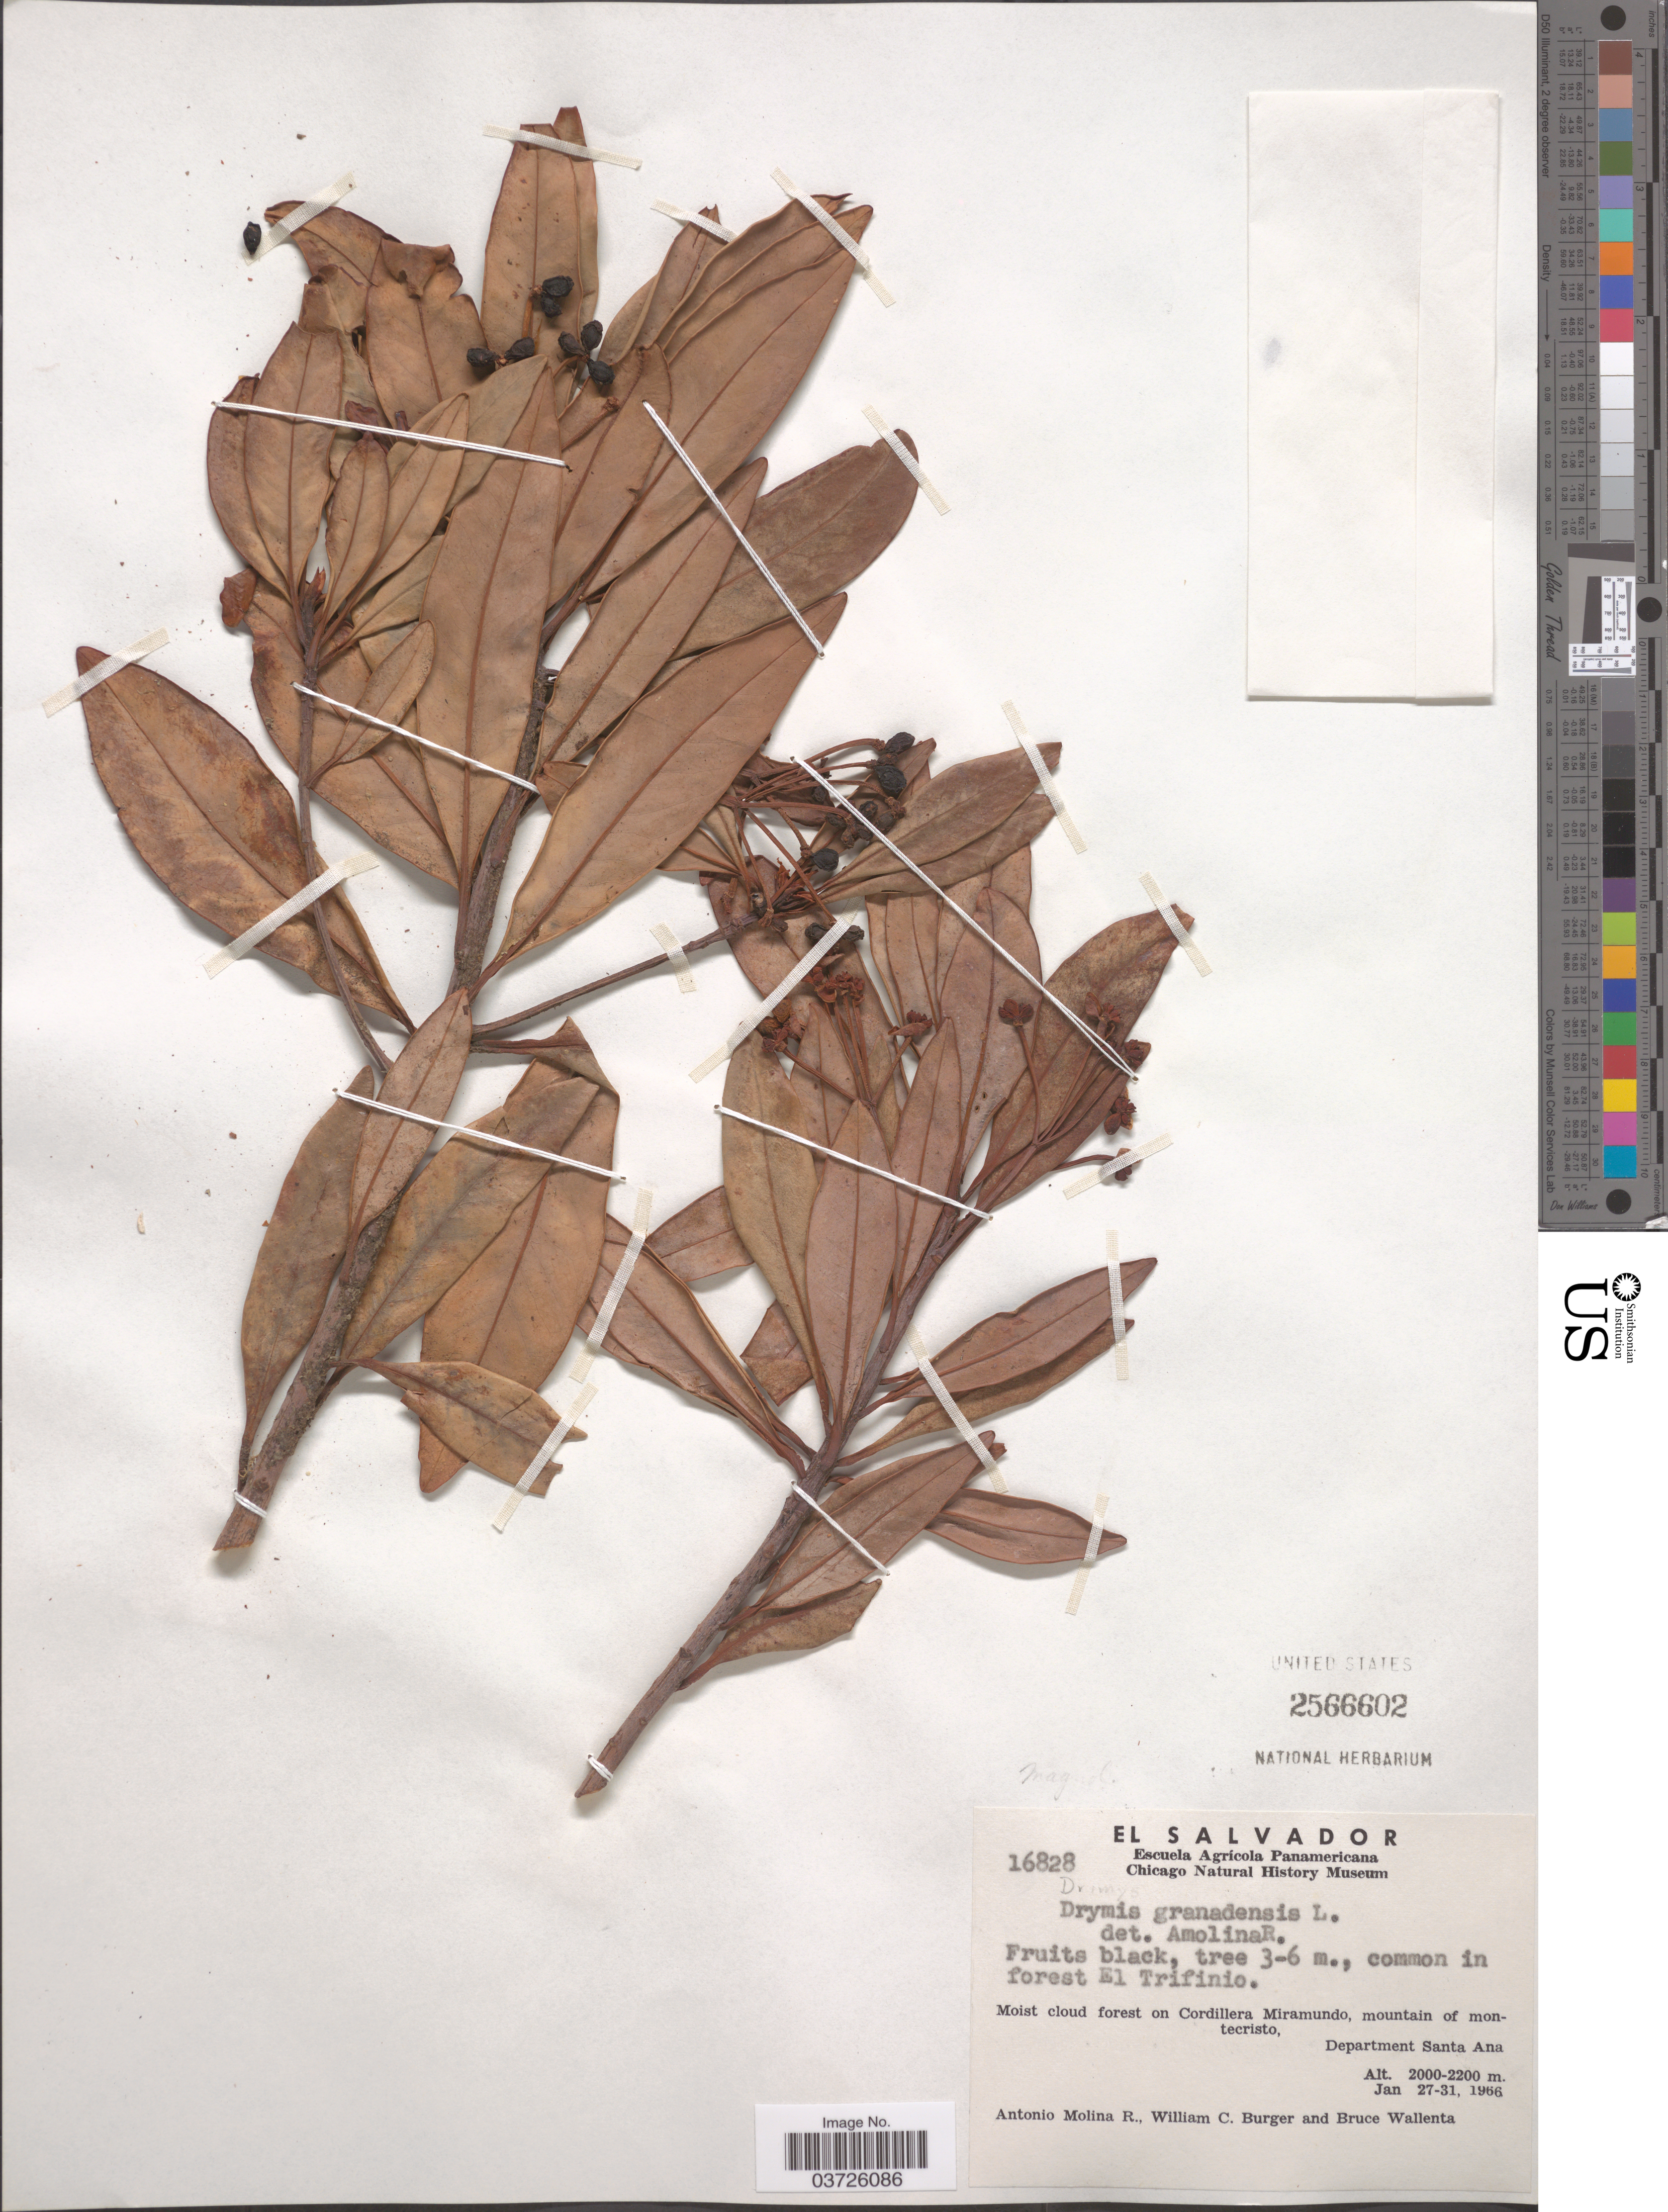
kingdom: Plantae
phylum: Tracheophyta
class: Magnoliopsida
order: Canellales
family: Winteraceae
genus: Drimys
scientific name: Drimys granadensis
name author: L. f.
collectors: A. Molina R., W. Burger & B. Wallenta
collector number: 16828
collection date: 1966-01-27/1966-01-31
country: El Salvador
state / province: Santa Ana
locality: Common in forest El Trifinio. Moist cloud forest on Cordillera Miramundo, mountain of montecristo, Department Santa Ana.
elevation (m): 2000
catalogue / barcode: US 2566602